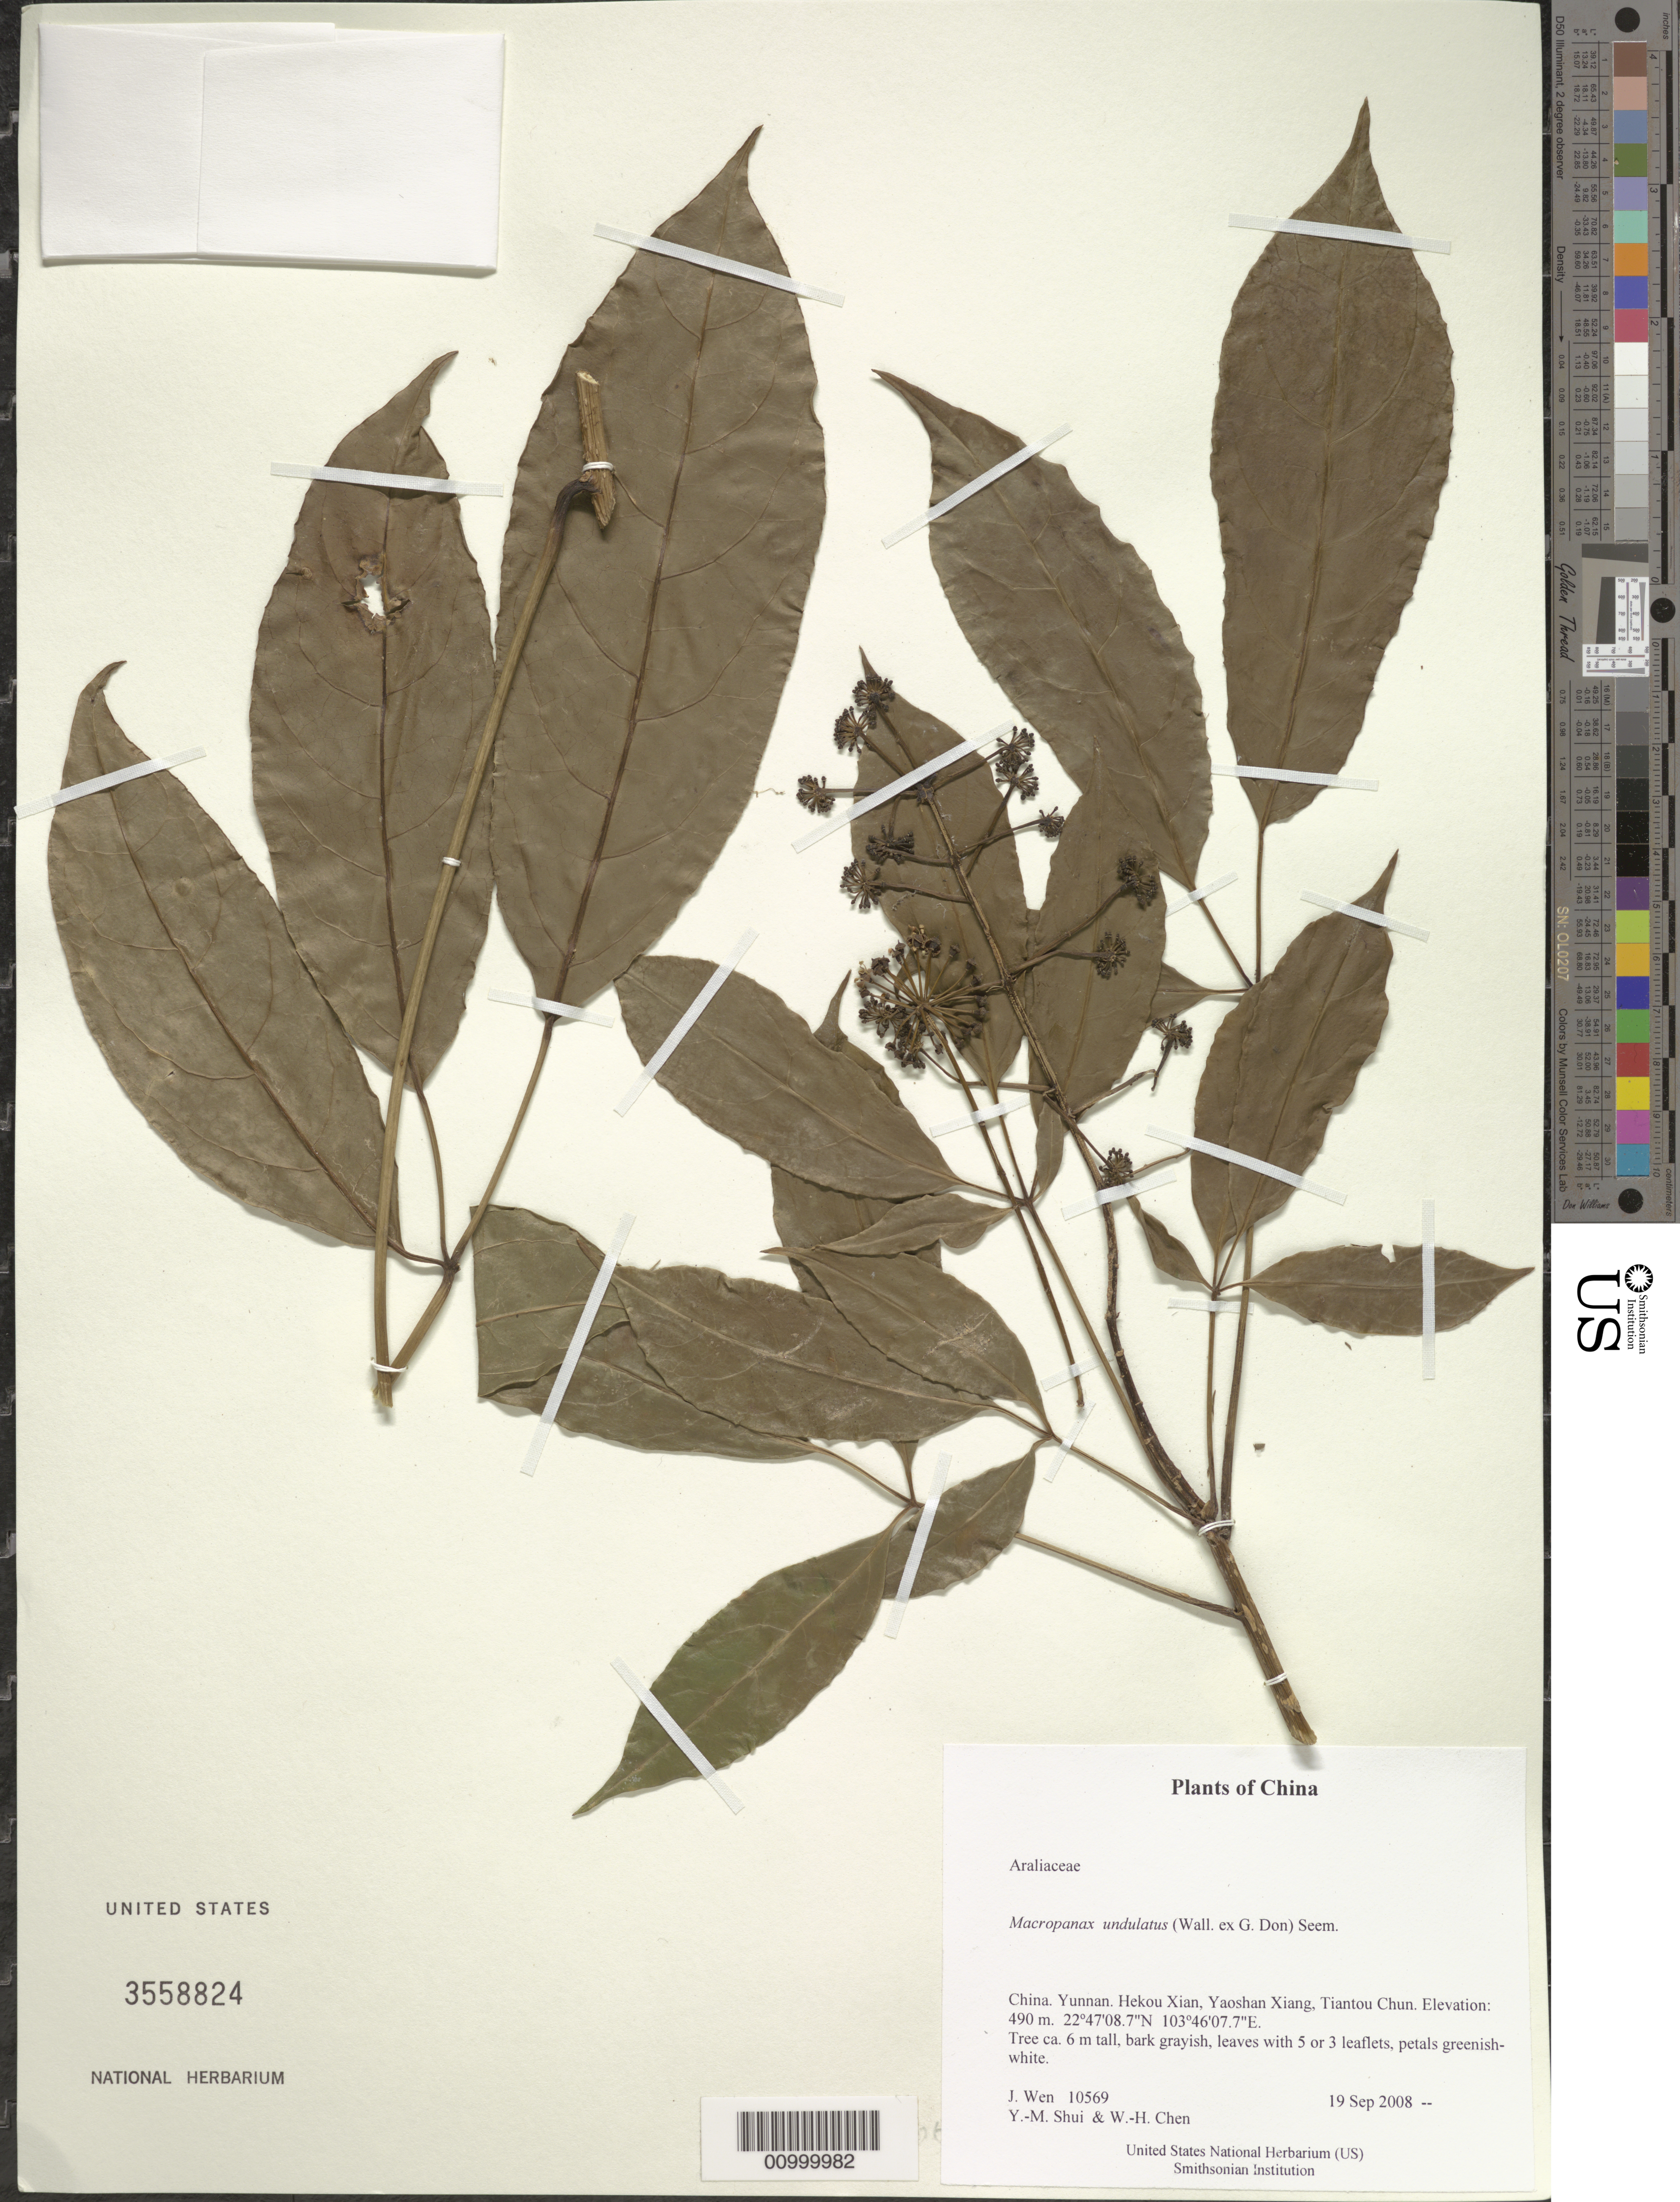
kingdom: Plantae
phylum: Tracheophyta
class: Magnoliopsida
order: Apiales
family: Araliaceae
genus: Macropanax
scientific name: Macropanax undulatus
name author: (Wall. ex G. Don) Seem.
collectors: J. Wen, Y. Shui & W. Chen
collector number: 10569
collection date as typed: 19 Sep 2008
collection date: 2008-09-19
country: China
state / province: Yunnan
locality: Hekou Xian, Yaoshan Xiang, Tiantou Chun.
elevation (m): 490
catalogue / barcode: US 3558824